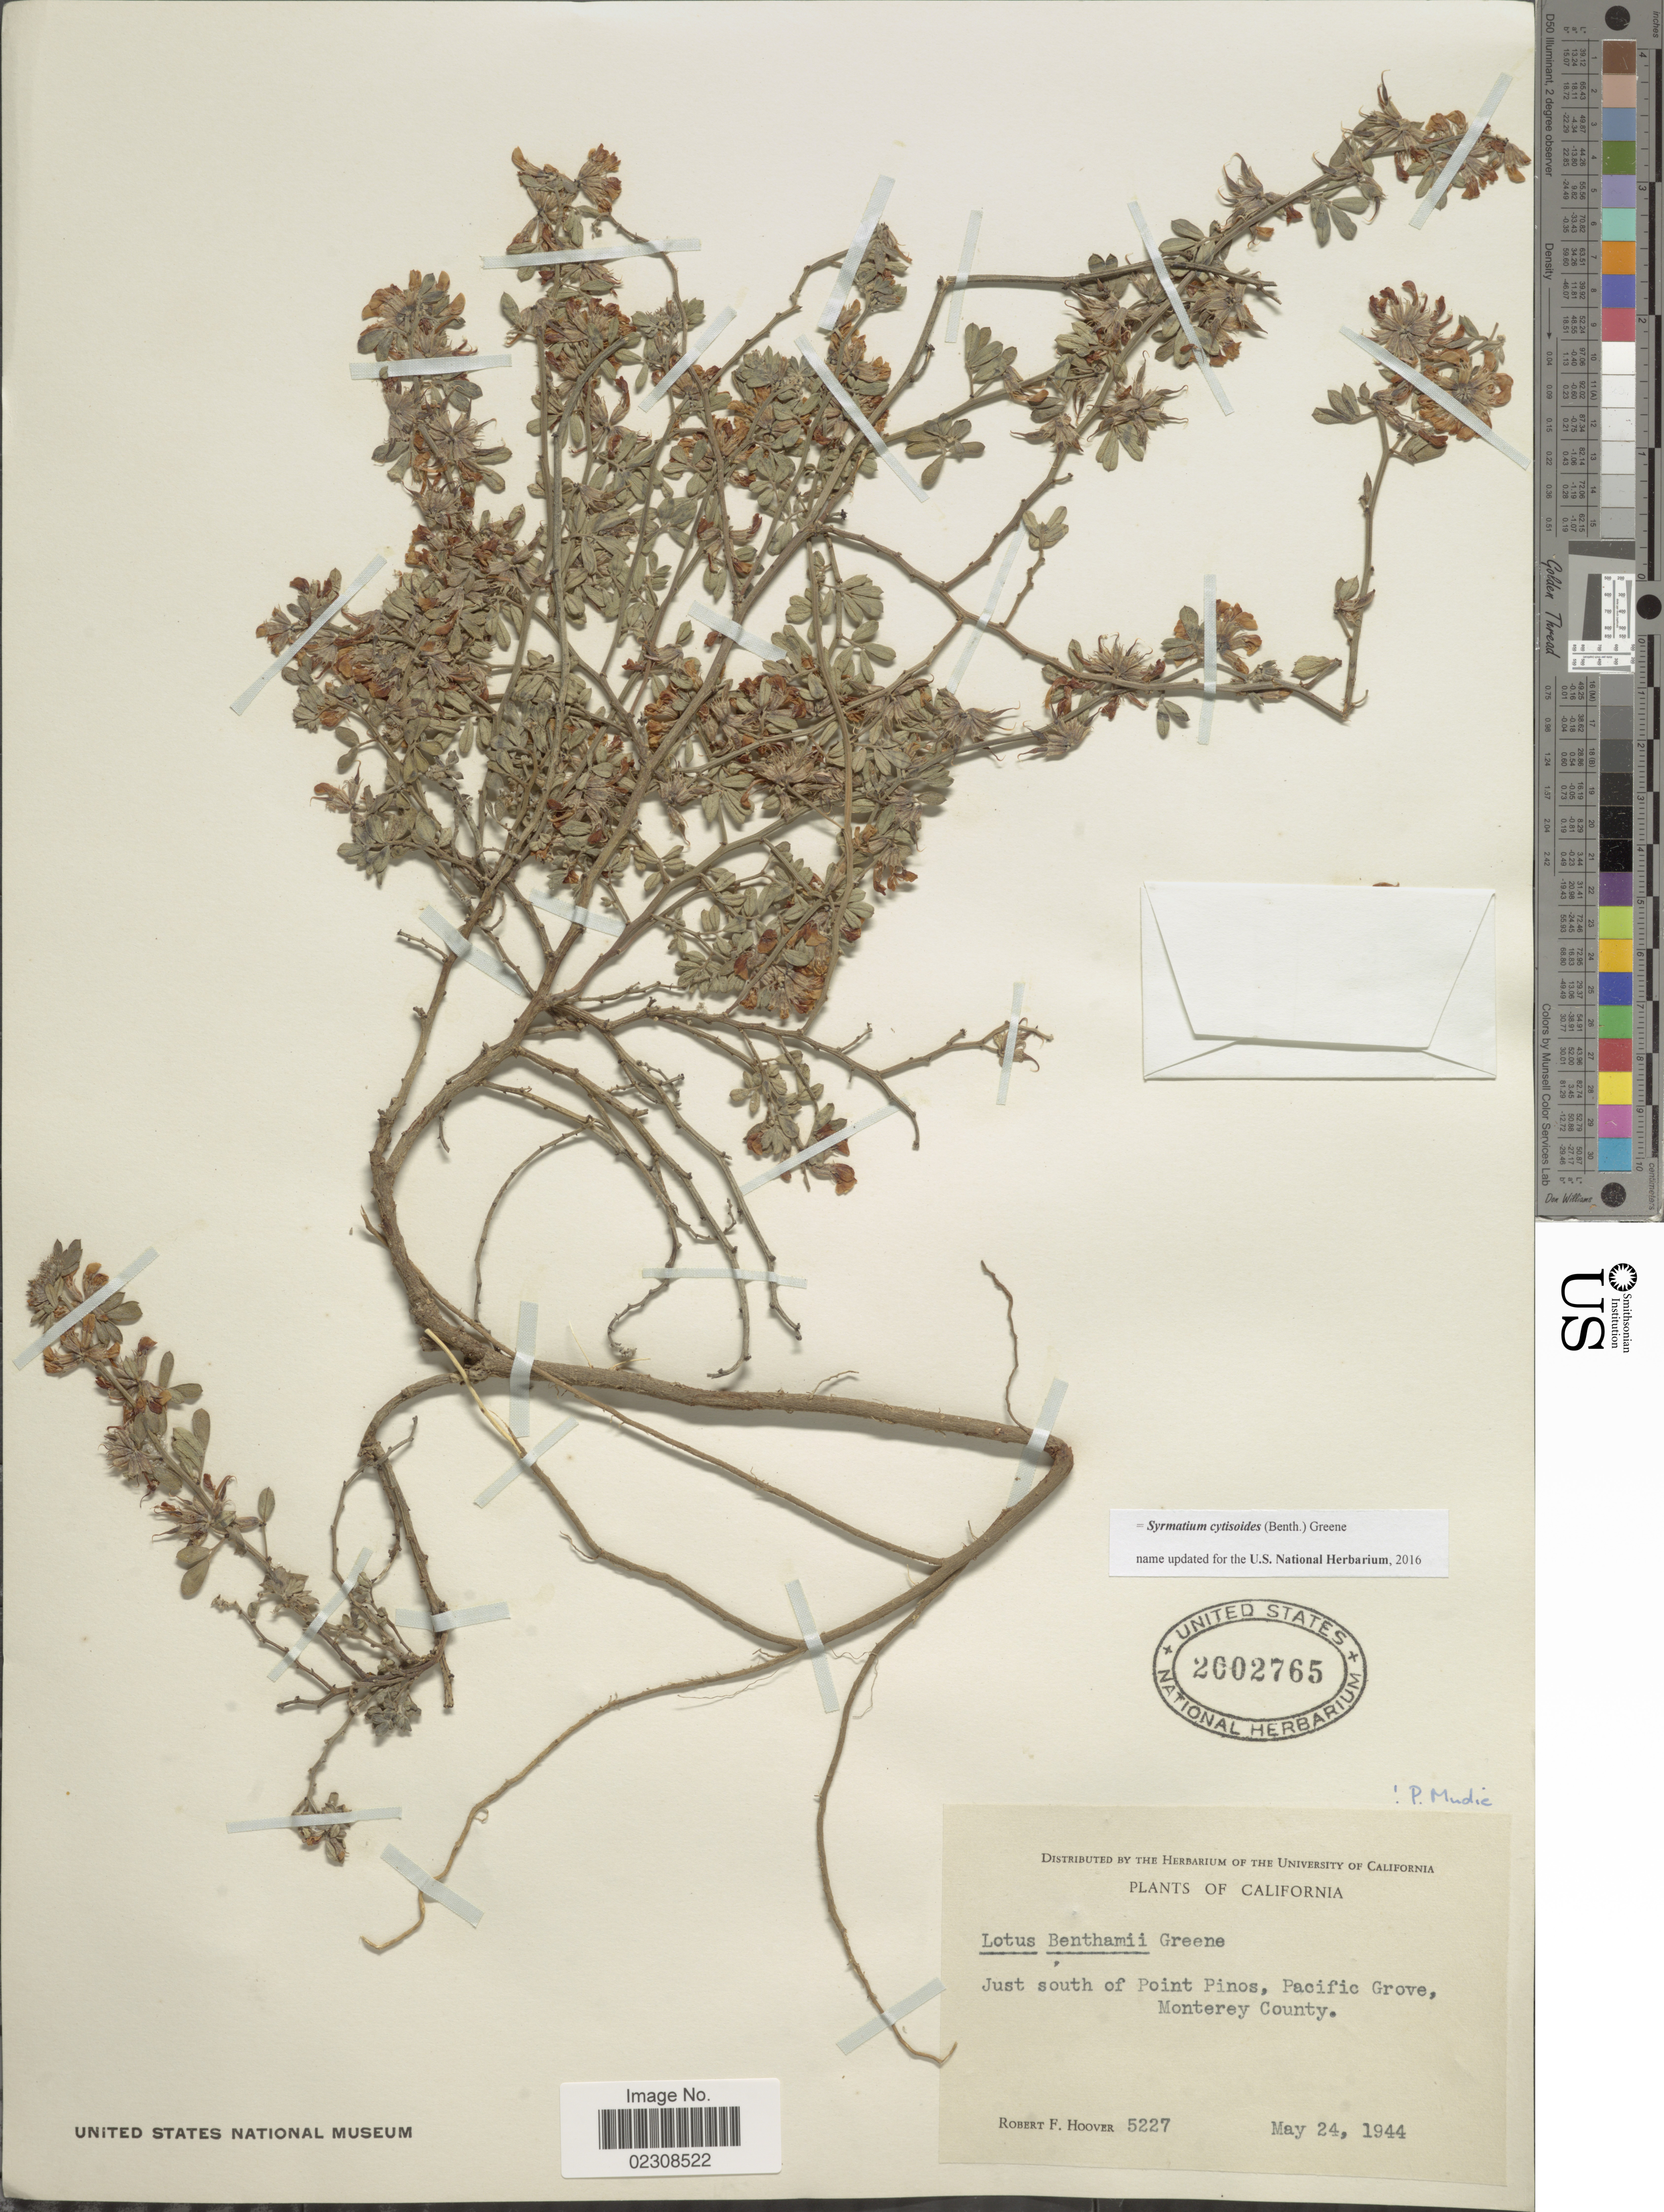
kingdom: Plantae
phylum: Tracheophyta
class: Magnoliopsida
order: Fabales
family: Fabaceae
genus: Syrmatium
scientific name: Syrmatium cytisoides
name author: (Benth.) Greene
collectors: R. F. Hoover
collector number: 5227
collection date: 1944-05-24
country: United States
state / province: California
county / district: Monterey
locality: Just south of Point Pinos, Pacific Grove, Monterey County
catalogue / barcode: US 2002765